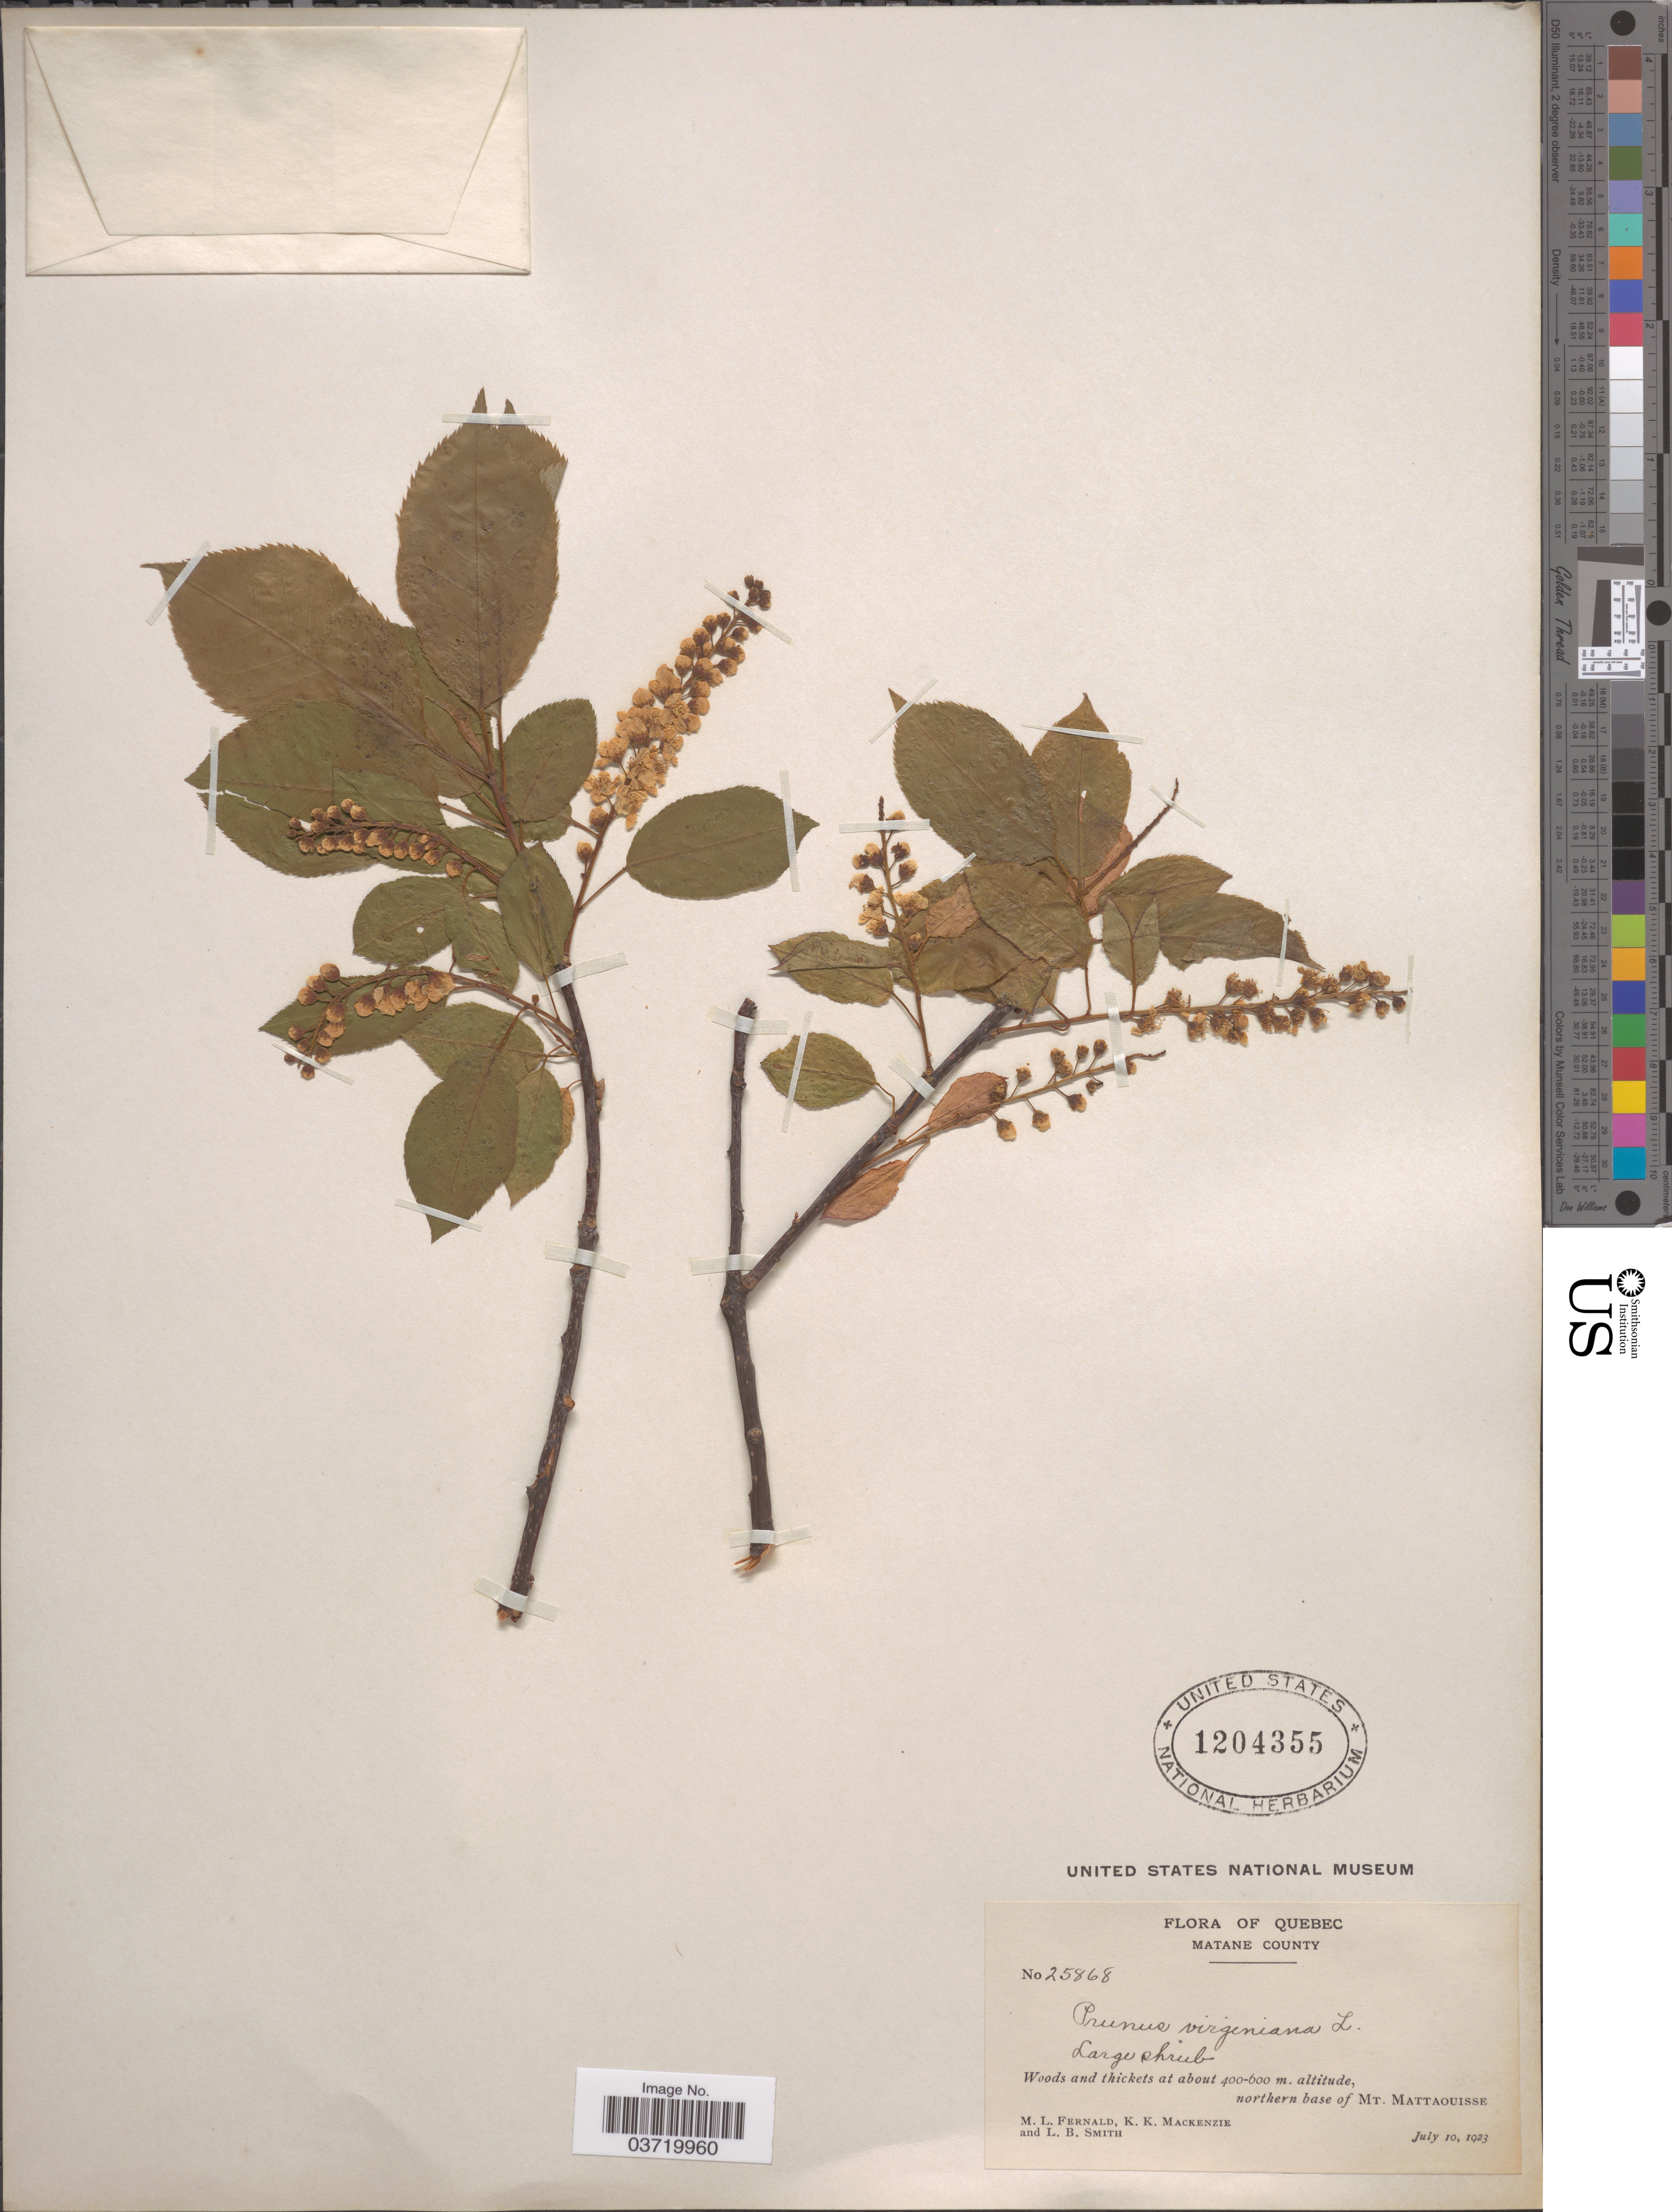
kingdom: Plantae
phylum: Tracheophyta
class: Magnoliopsida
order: Rosales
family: Rosaceae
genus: Prunus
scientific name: Prunus virginiana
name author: L.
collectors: M. L. Fernald, K. K. Mackenzie & L. Smith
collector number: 25868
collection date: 1923-07-10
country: Canada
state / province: Quebec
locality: Matane County. Northern base of Mt. Mattaouisse.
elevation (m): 400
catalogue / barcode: US 1204355